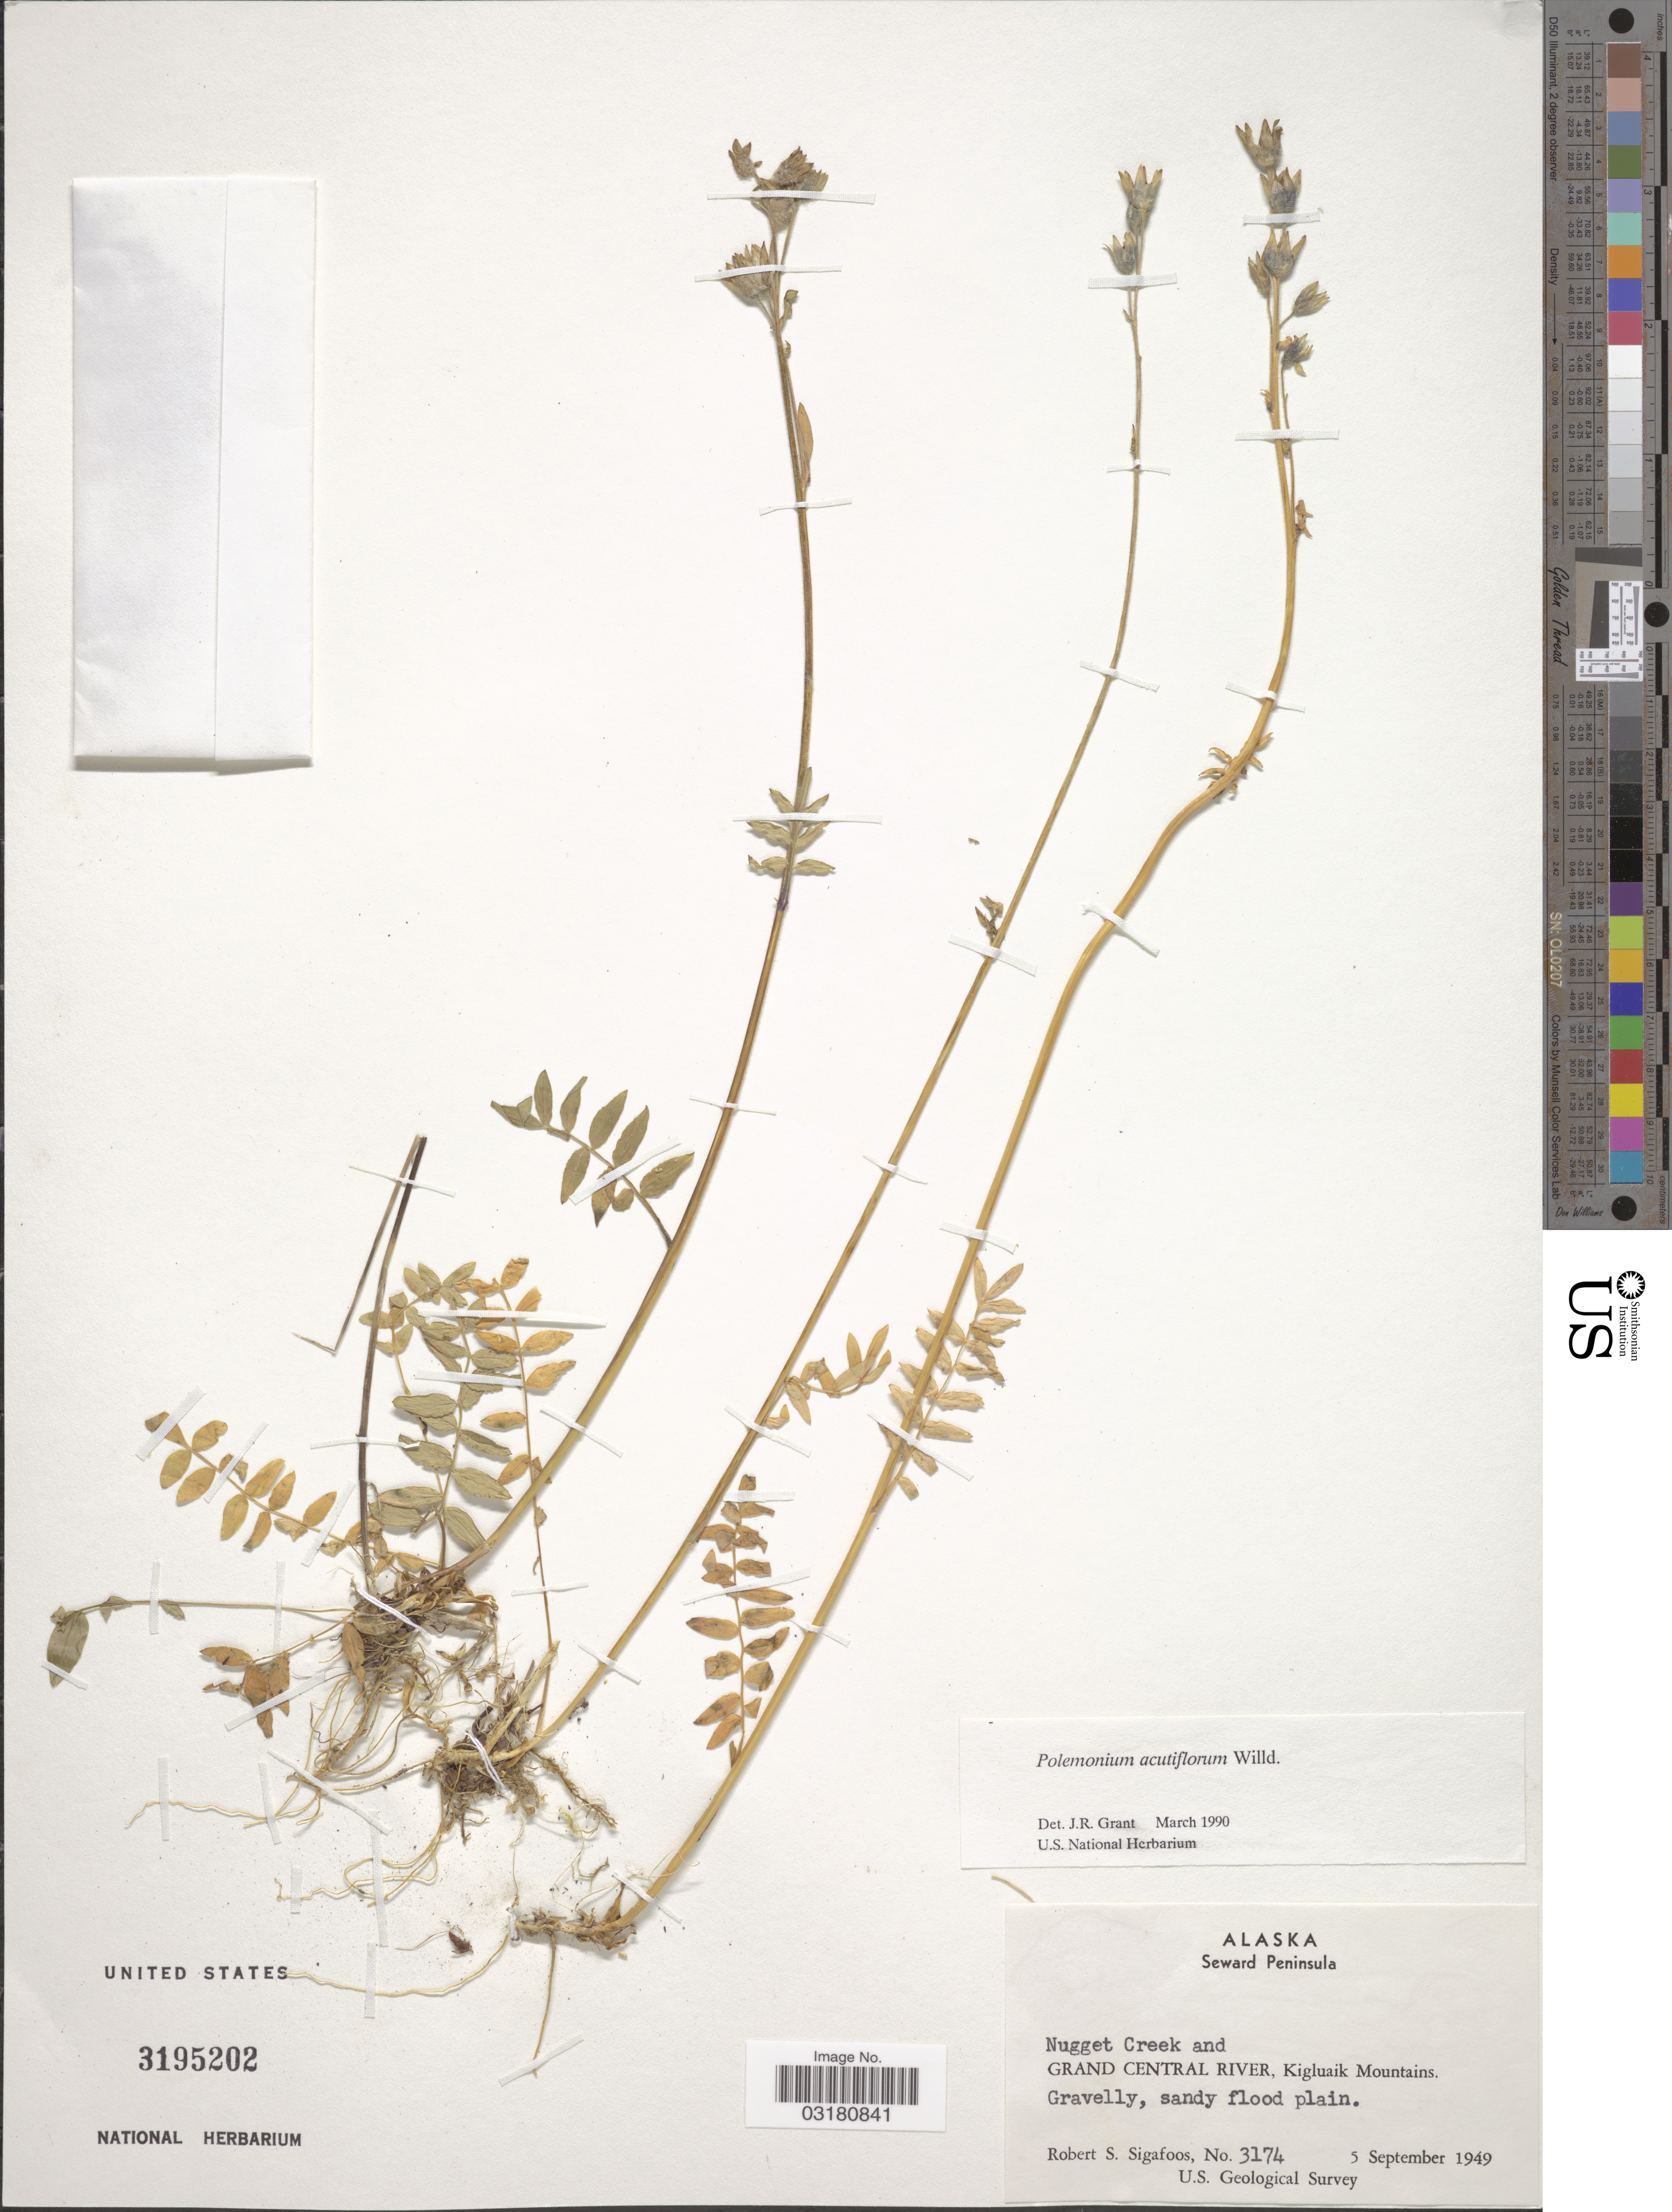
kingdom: Plantae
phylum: Tracheophyta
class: Magnoliopsida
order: Ericales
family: Polemoniaceae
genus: Polemonium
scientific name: Polemonium acutiflorum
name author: Willd. ex Roem. & Schult.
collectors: R. Sigafoos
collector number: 3174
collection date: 1949-09-05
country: United States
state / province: Alaska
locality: Seward Peninsula. Nugget Creek and Grand Central River, Kigluaik Mountains.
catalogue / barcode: US 3195202